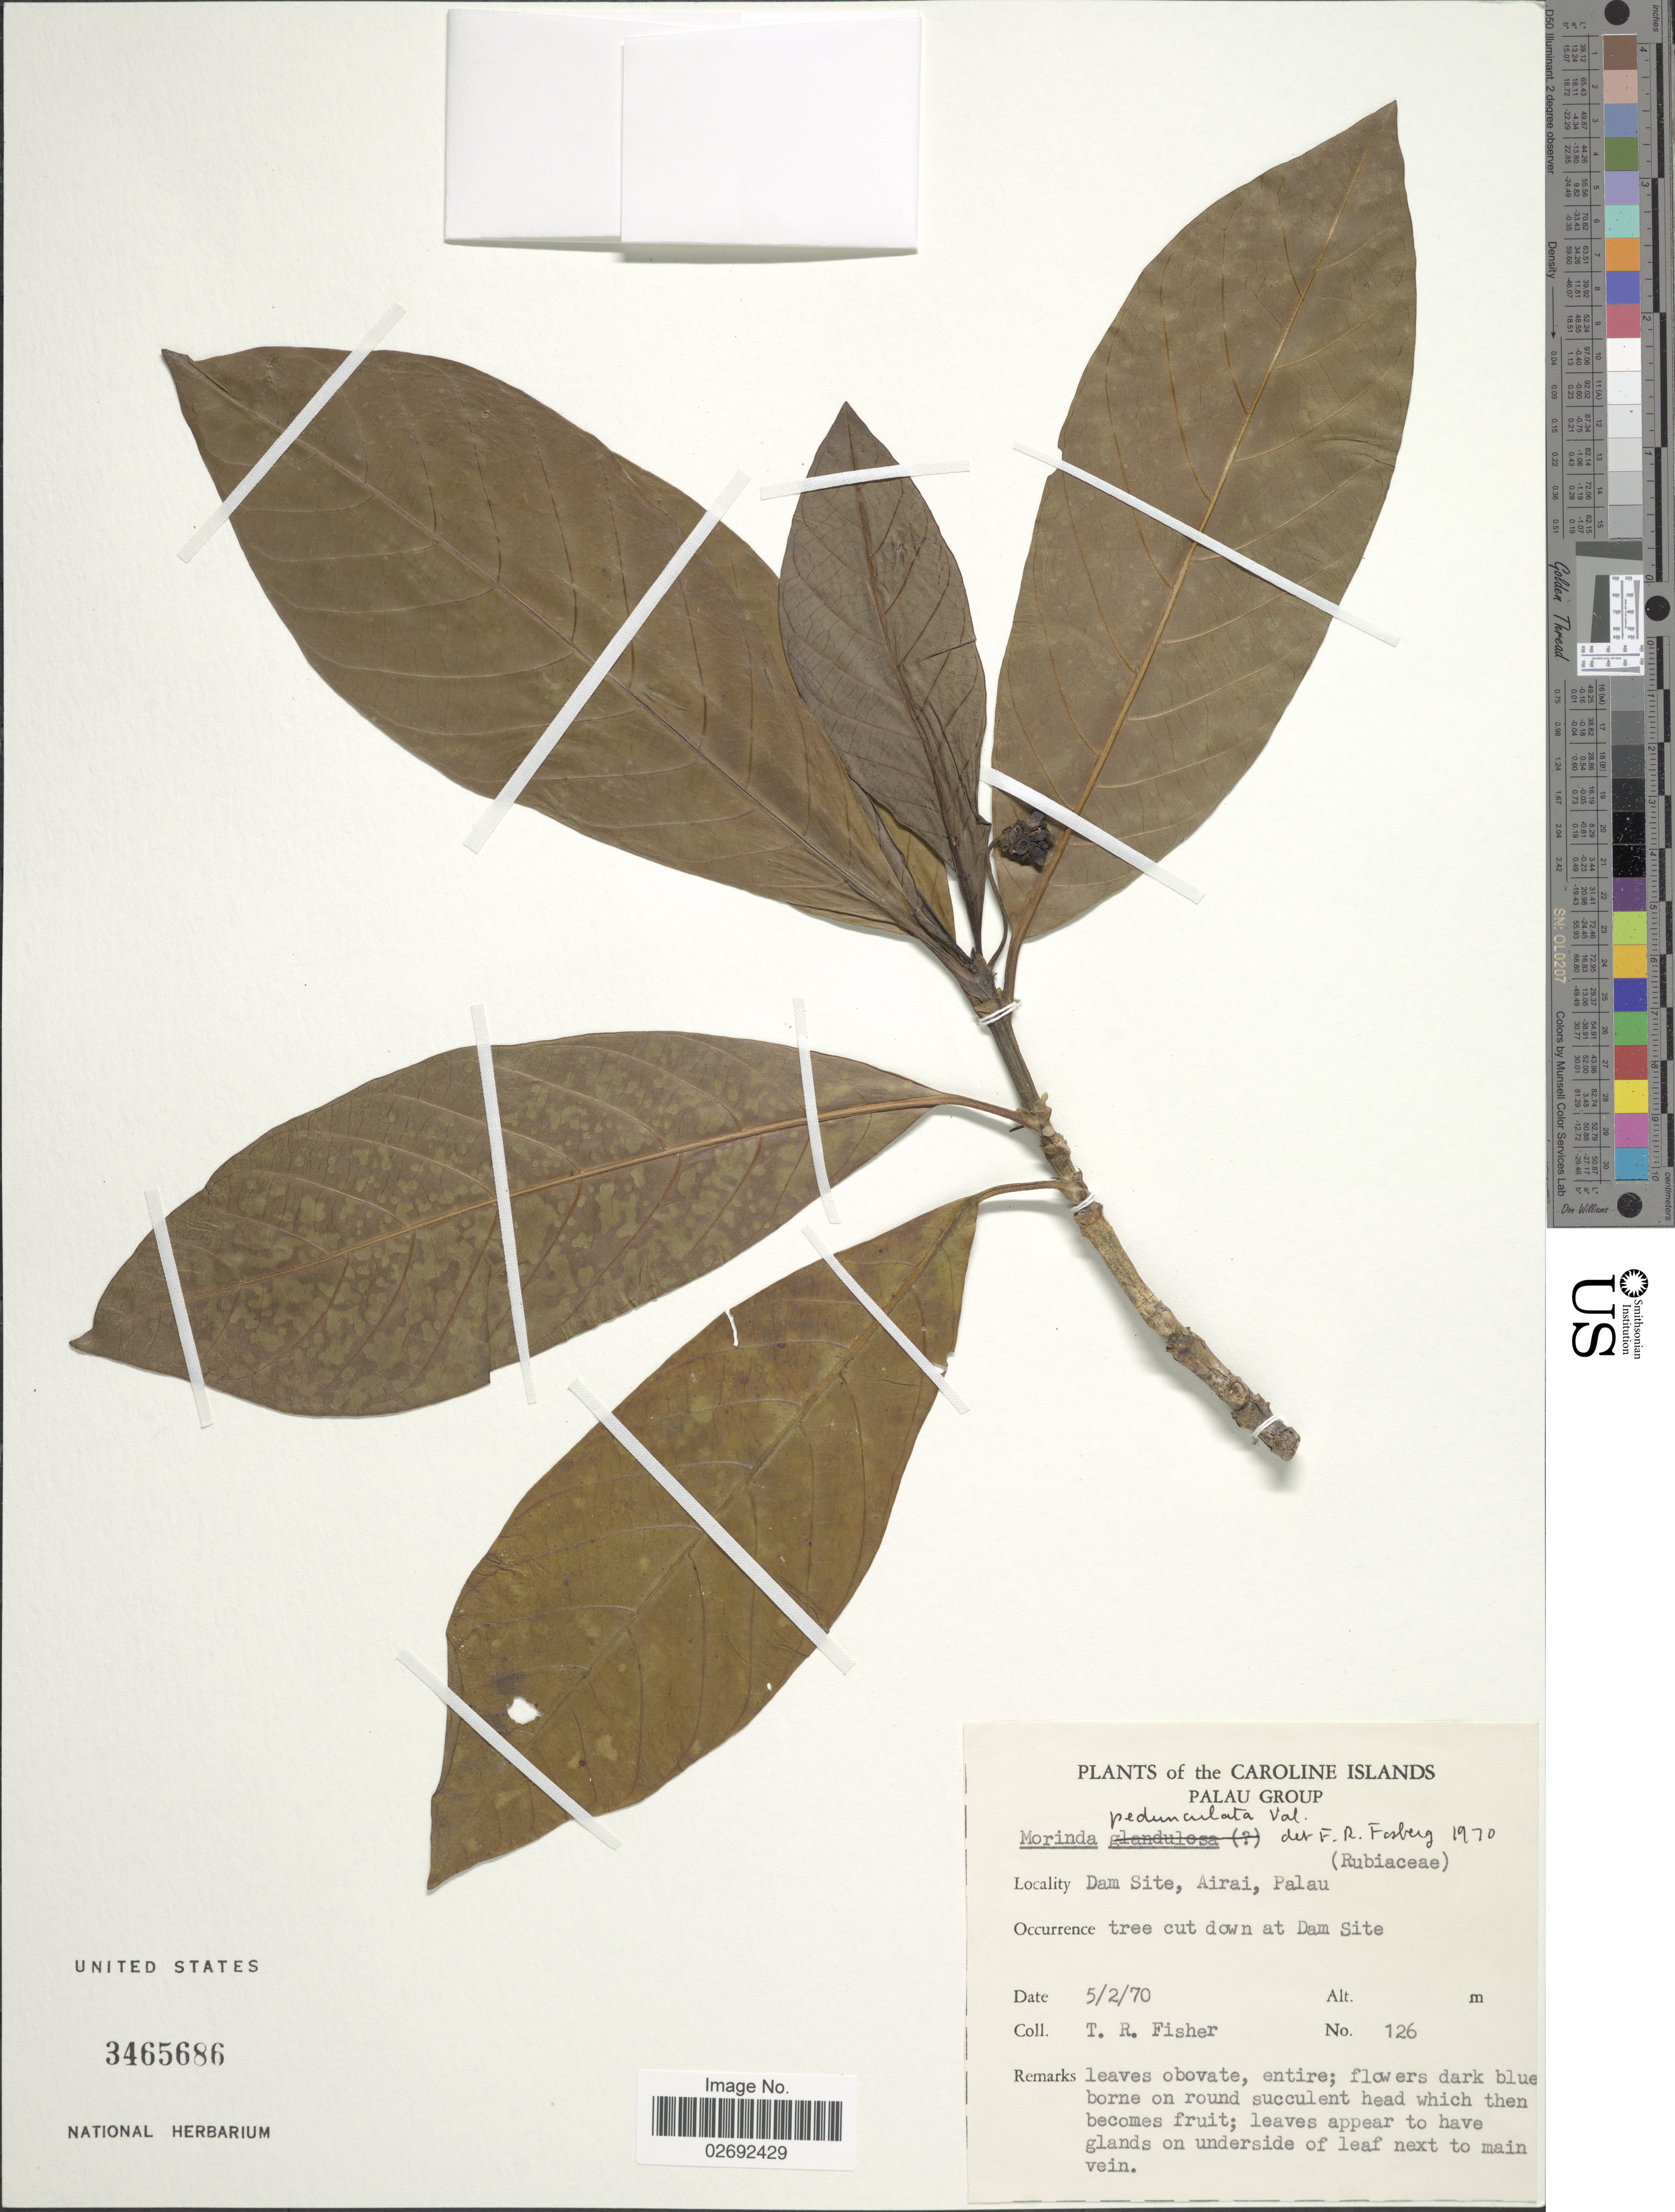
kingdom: Plantae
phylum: Tracheophyta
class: Magnoliopsida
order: Gentianales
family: Rubiaceae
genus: Morinda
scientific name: Morinda pedunculata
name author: Valeton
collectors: T. R. Fisher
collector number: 126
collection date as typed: Transcribed d/m/y: 5/2/70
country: Palau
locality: Caroline Islands. Palau Group. Dam Site, Airai, Palau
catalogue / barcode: US 3465686